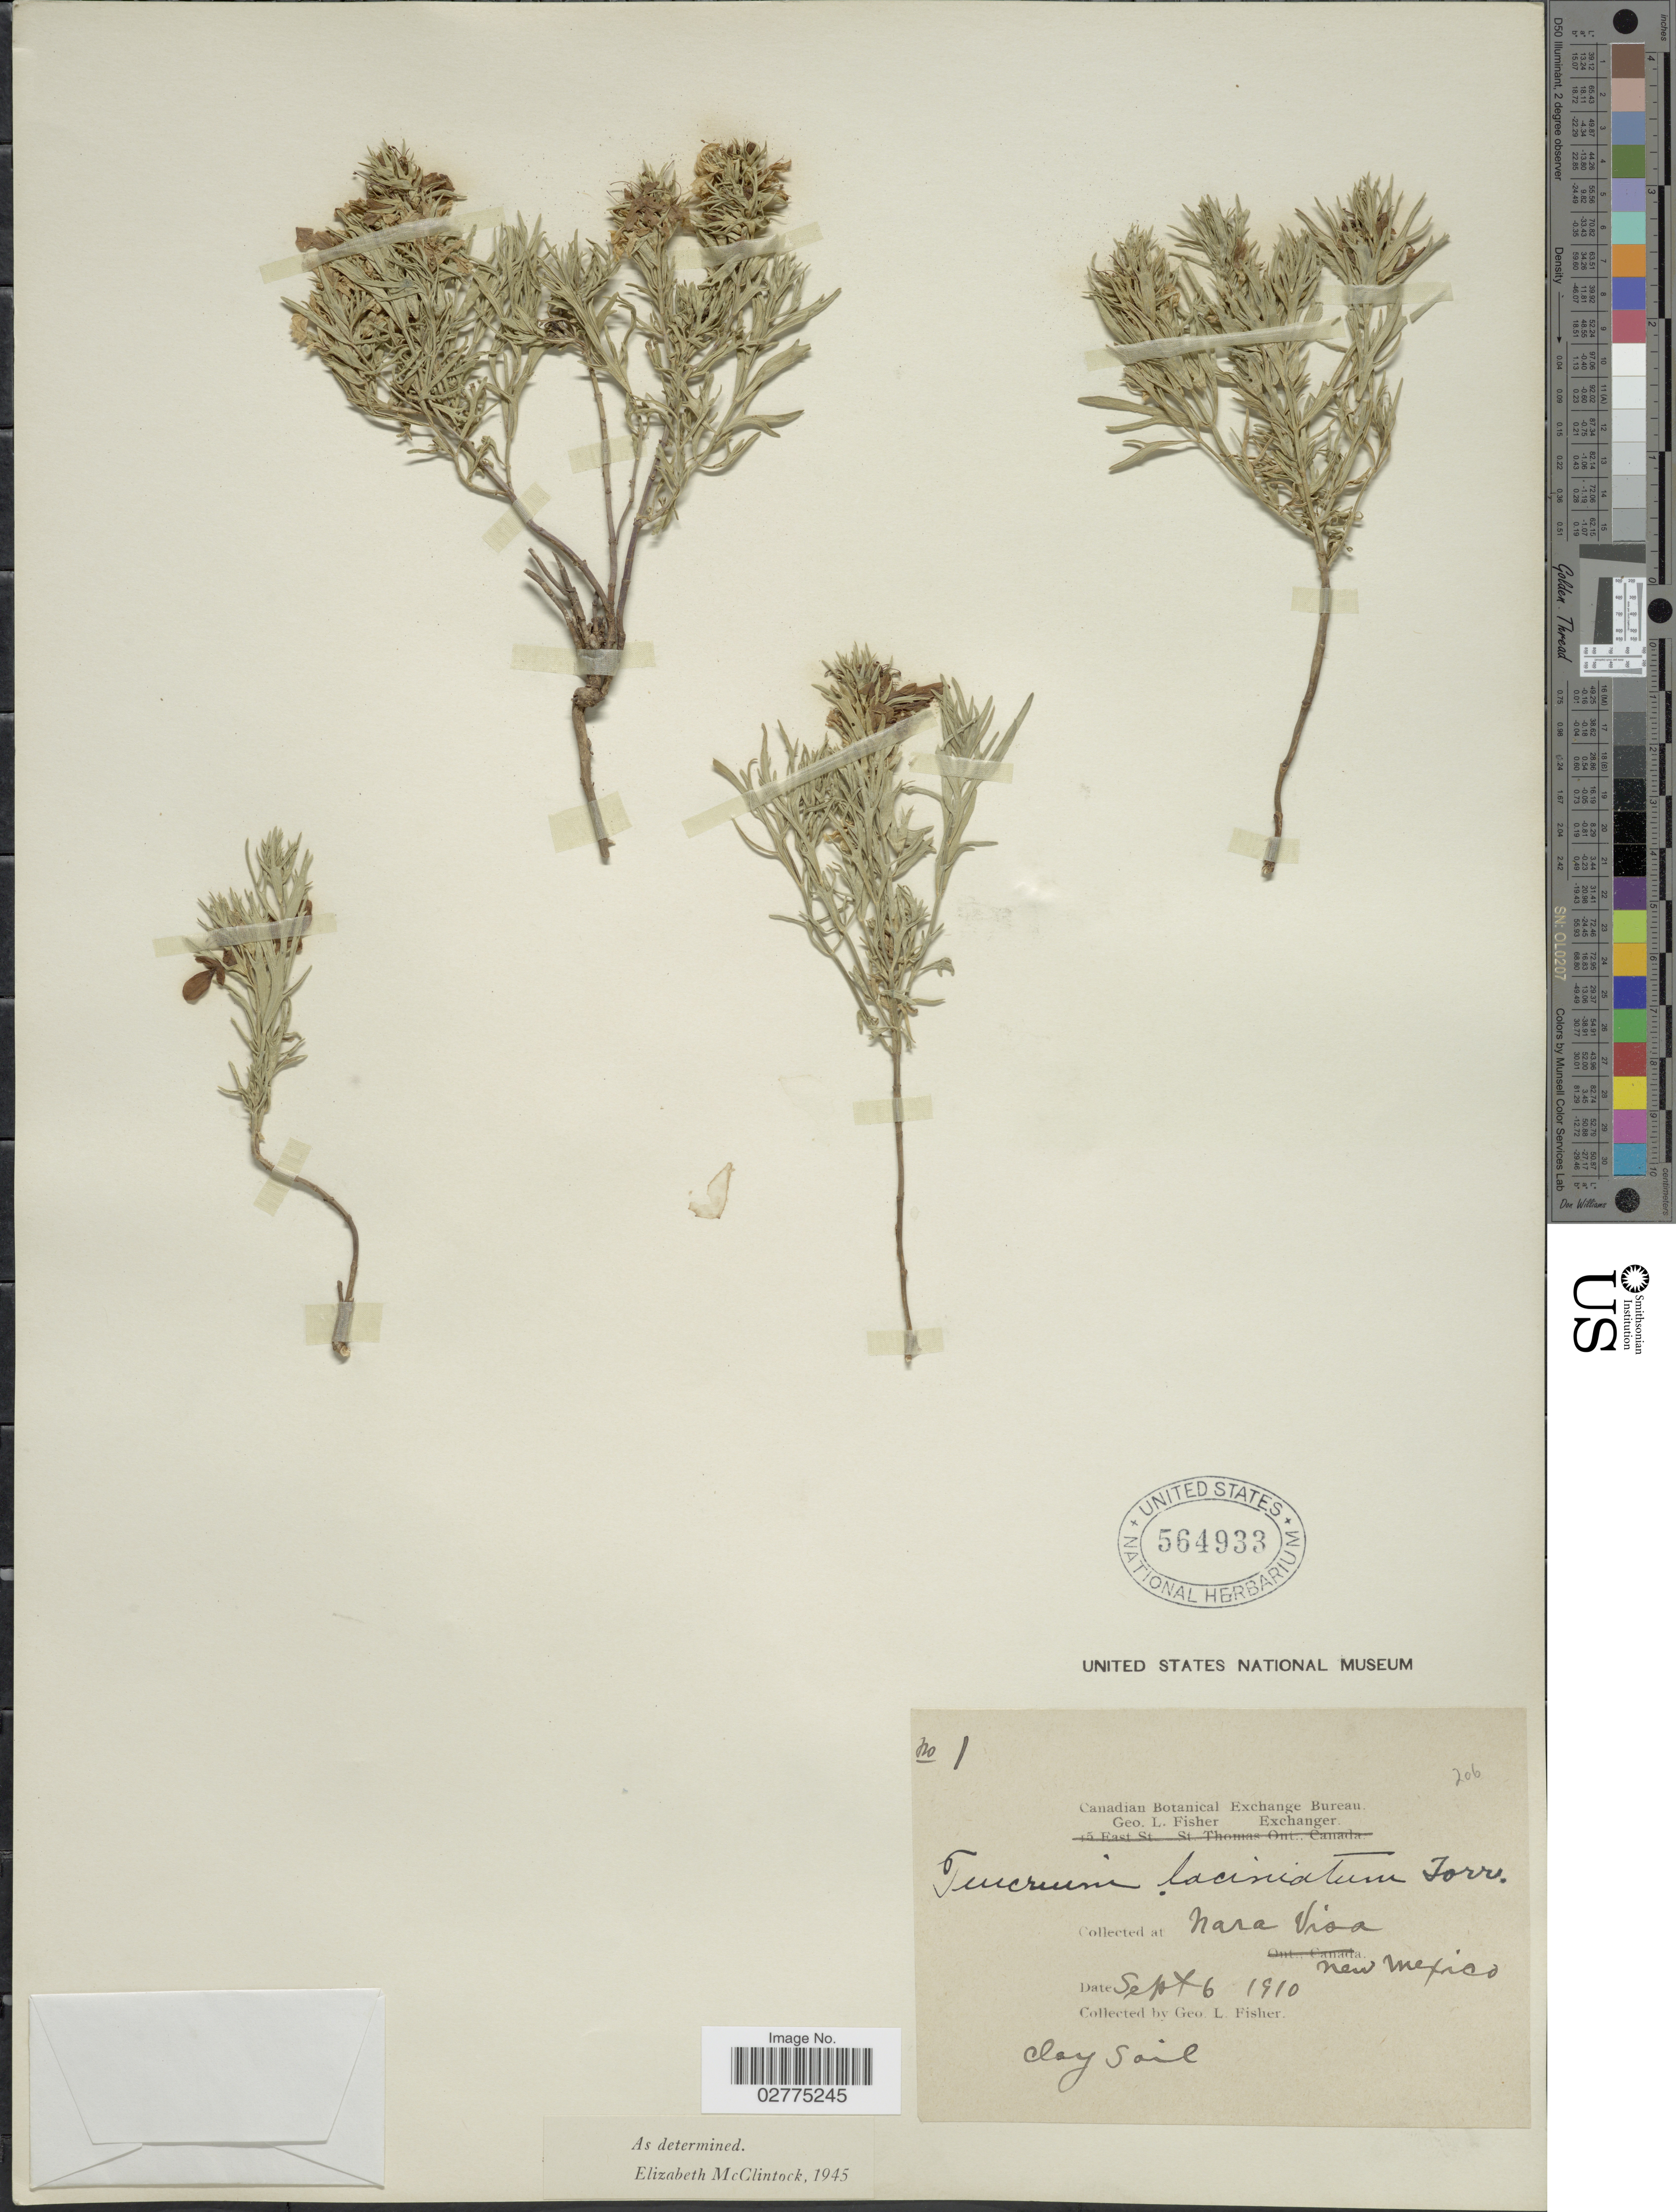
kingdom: Plantae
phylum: Tracheophyta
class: Magnoliopsida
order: Lamiales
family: Lamiaceae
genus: Teucrium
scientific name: Teucrium laciniatum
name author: Torr.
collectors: G. L. Fisher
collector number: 1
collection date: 1910-09-06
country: United States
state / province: New Mexico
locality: Nara Visa, New Mexico.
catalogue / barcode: US 564933